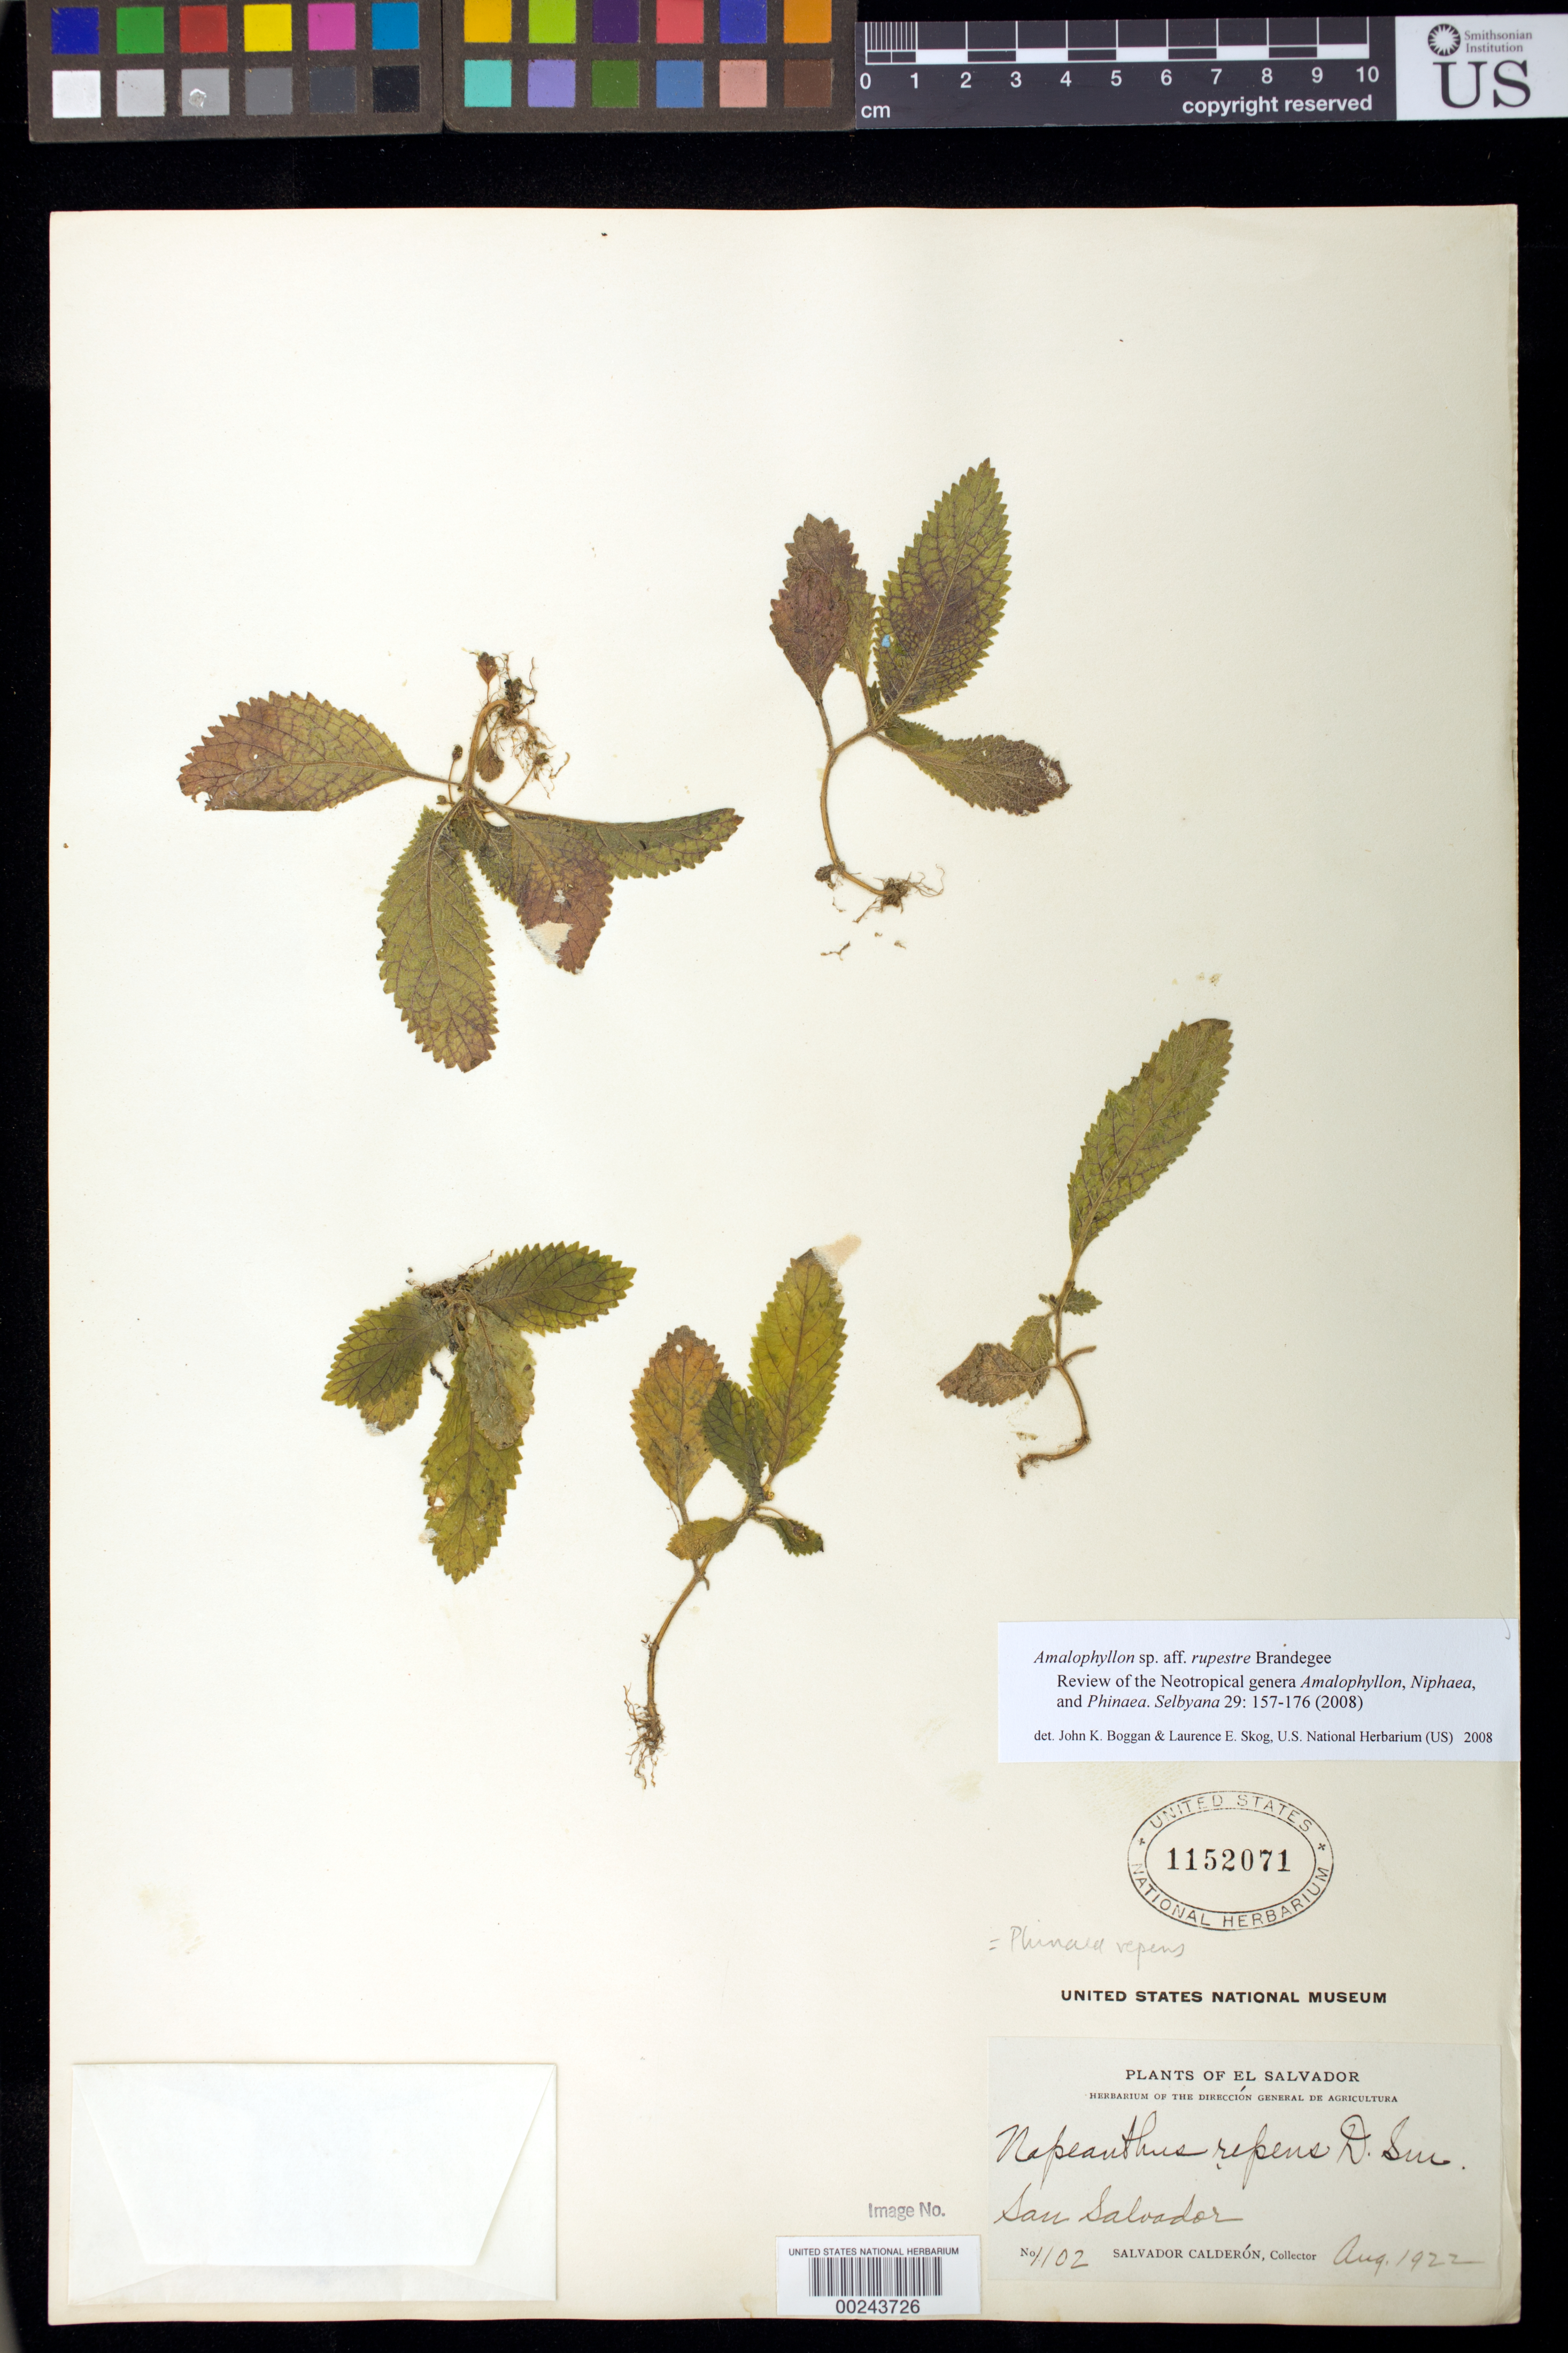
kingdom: Plantae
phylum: Tracheophyta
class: Magnoliopsida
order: Lamiales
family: Gesneriaceae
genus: Amalophyllon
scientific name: Amalophyllon rupestre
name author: Brandegee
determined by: Boggan, J. K.; Skog, L. E.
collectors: S. Calderón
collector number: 1102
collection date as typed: Aug 1922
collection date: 1922-08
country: El Salvador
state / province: San Salvador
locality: San Salvador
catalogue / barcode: US 1152071